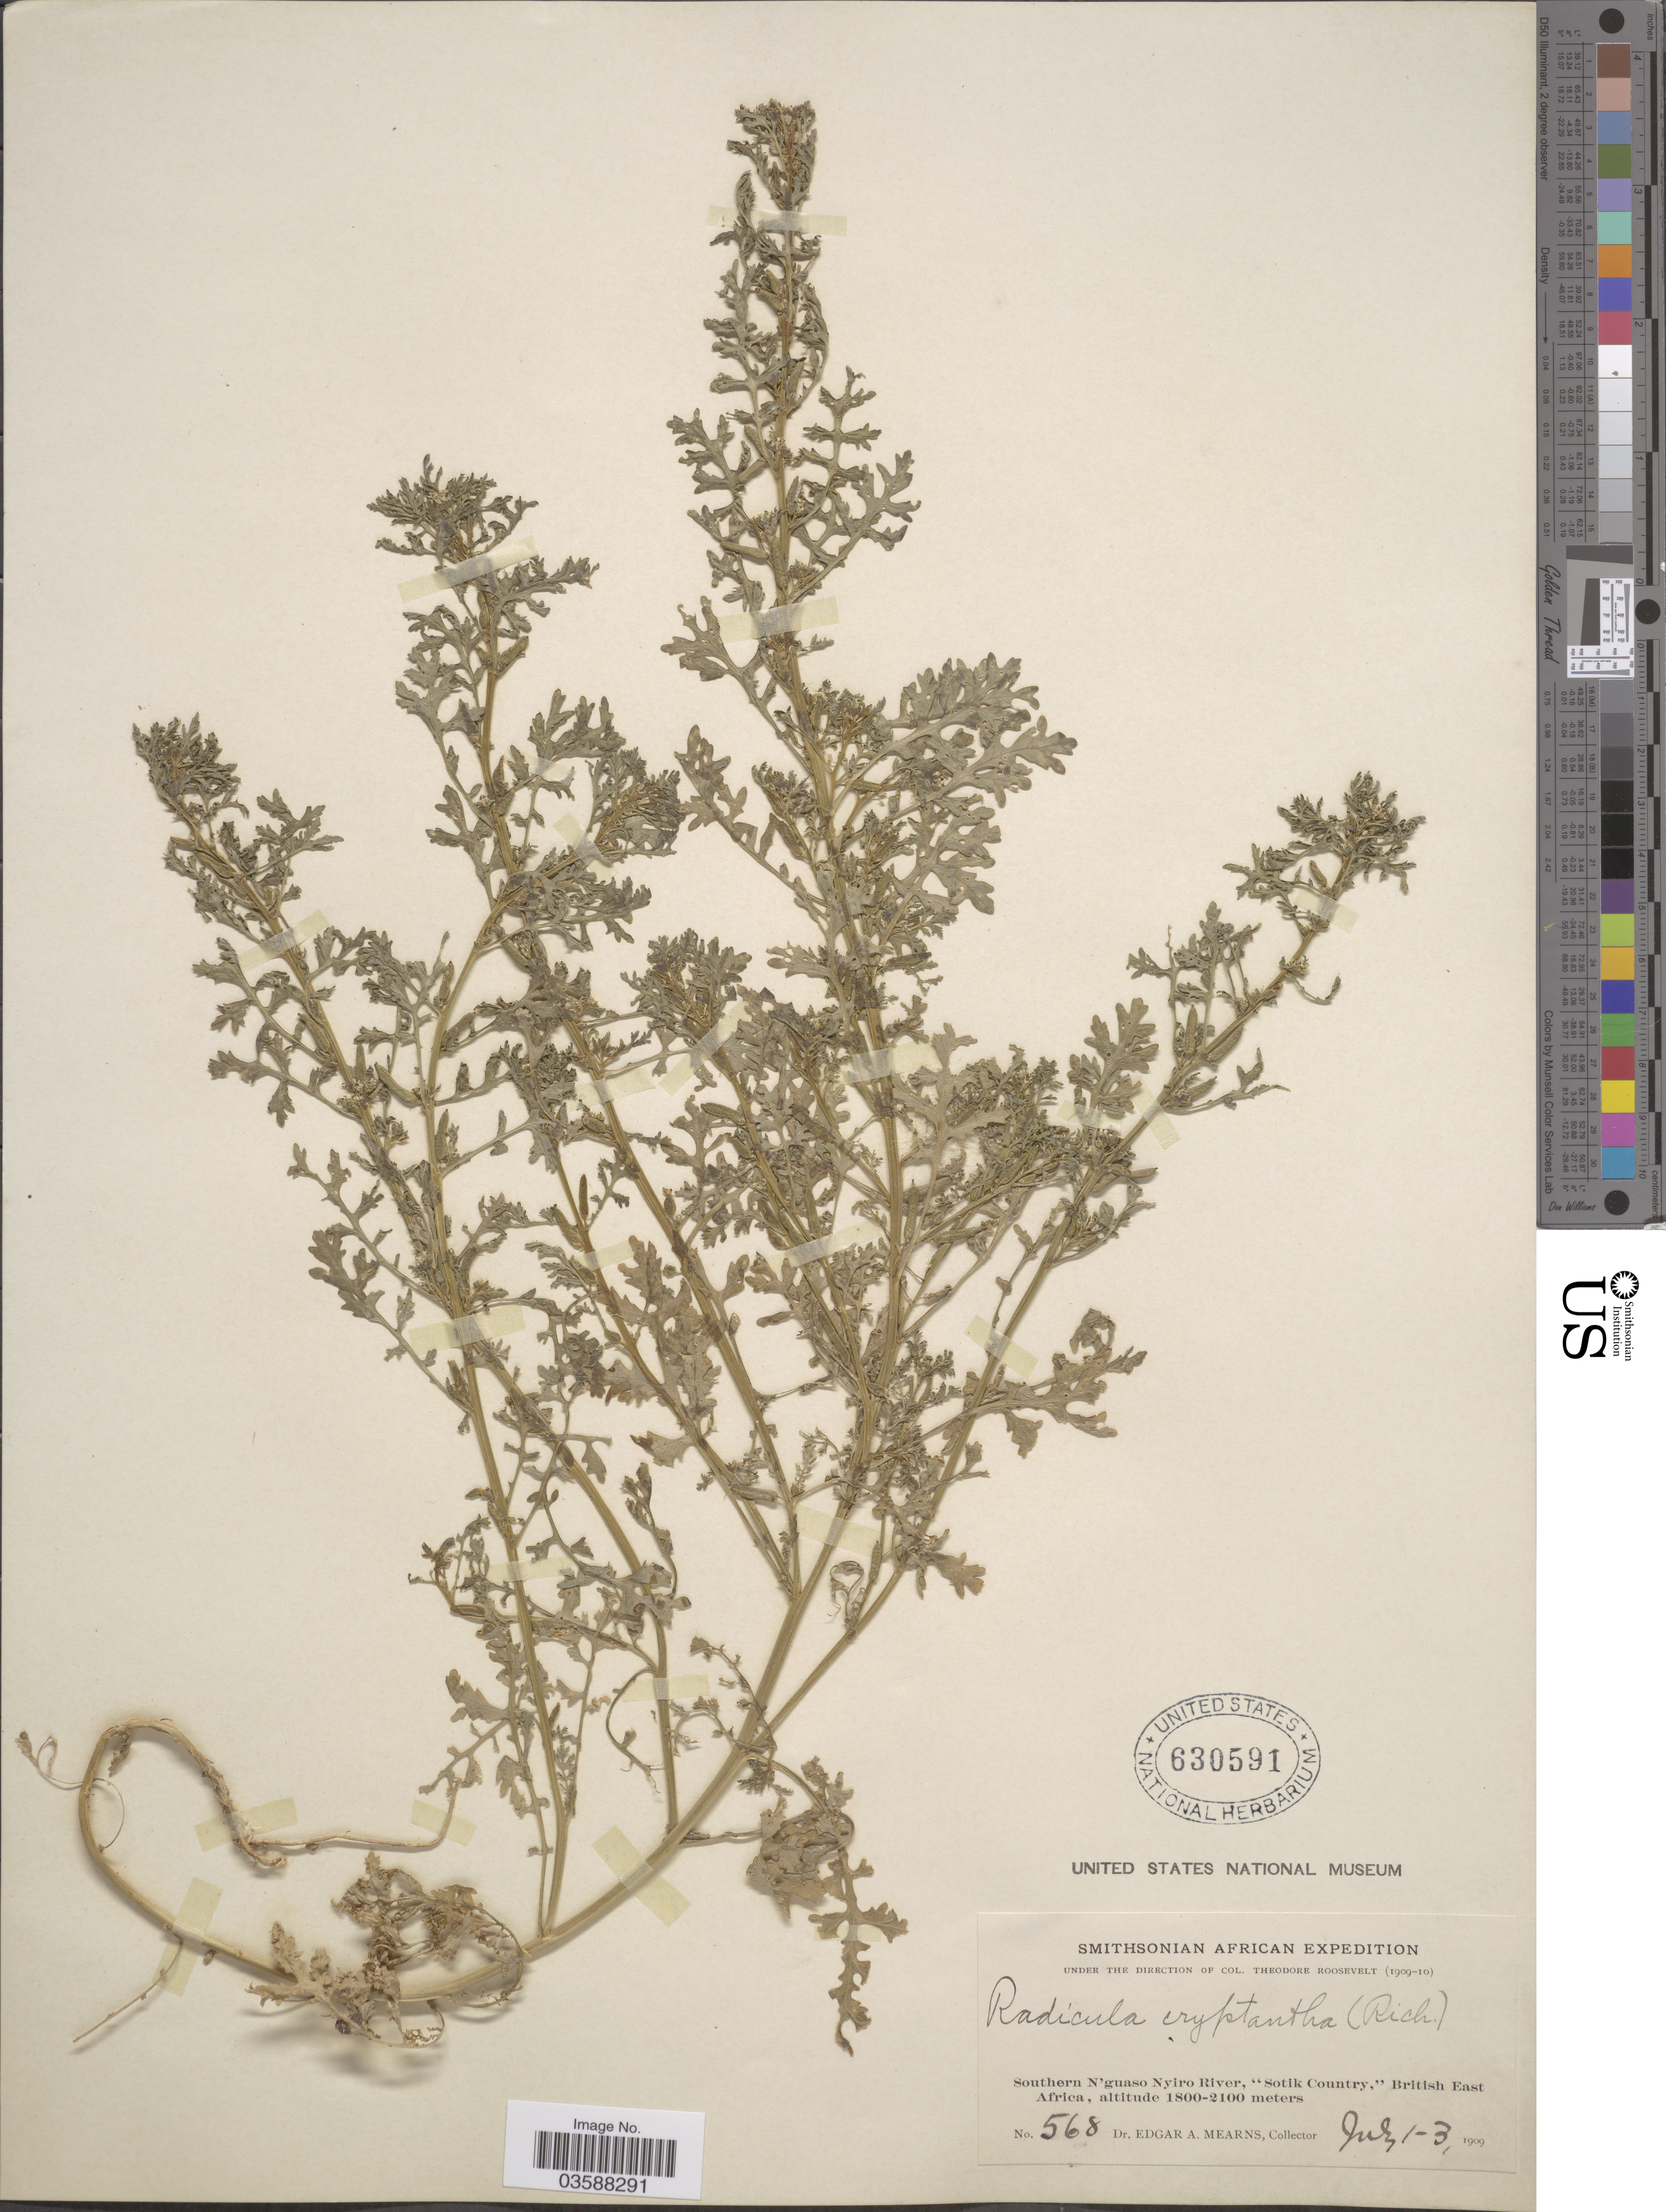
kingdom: Plantae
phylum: Tracheophyta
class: Magnoliopsida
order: Brassicales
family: Brassicaceae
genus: Rorippa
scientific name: Rorippa cryptantha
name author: (A. Rich.) Robyns & Boutique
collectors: E. A. Mearns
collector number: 568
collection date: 1909-07-01/1909-07-03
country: Kenya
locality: Southern N'guaso Nyiro River, ''Sotik Country,' British East Africa.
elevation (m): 1800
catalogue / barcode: US 630591